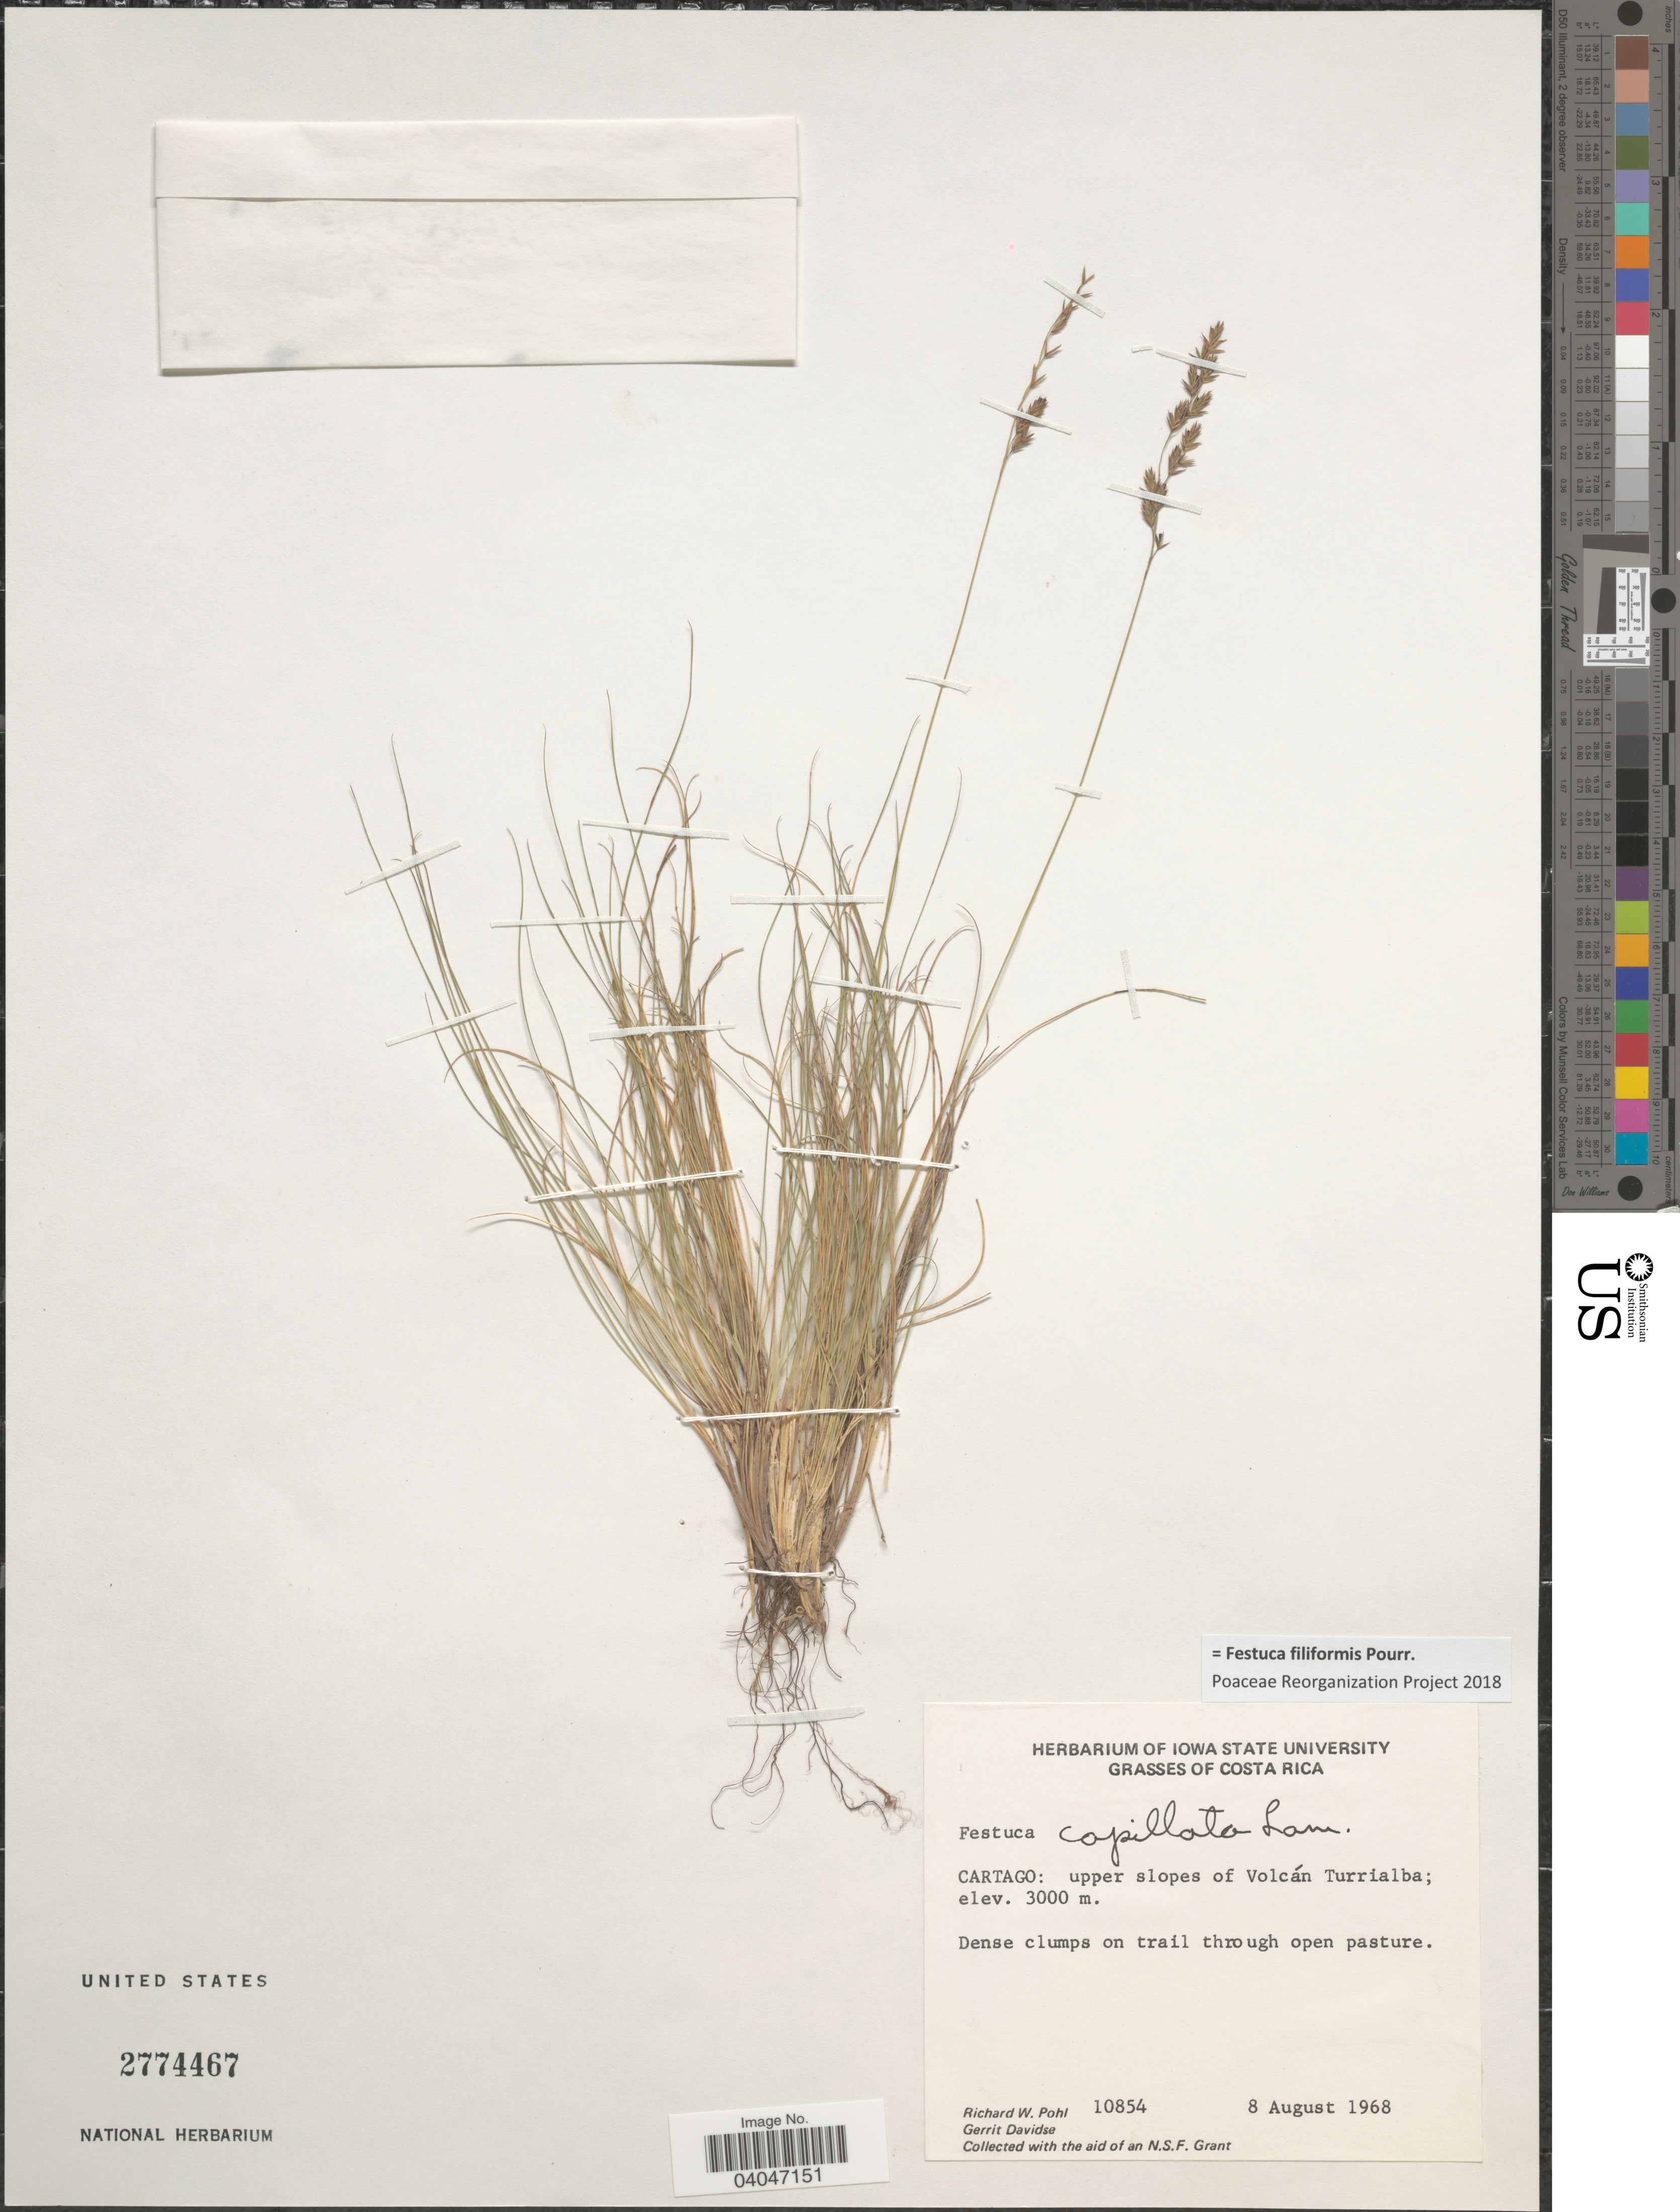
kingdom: Plantae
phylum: Tracheophyta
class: Liliopsida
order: Poales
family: Poaceae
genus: Festuca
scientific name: Festuca filiformis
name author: Pourr.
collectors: R. W. Pohl & G. Davidse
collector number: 10854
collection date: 1968-08-08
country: Costa Rica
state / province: Cartago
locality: Upper slopes of Volcán Turrialba. Dense clumps on trail through open pasture.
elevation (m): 3000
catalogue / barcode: US 2774467